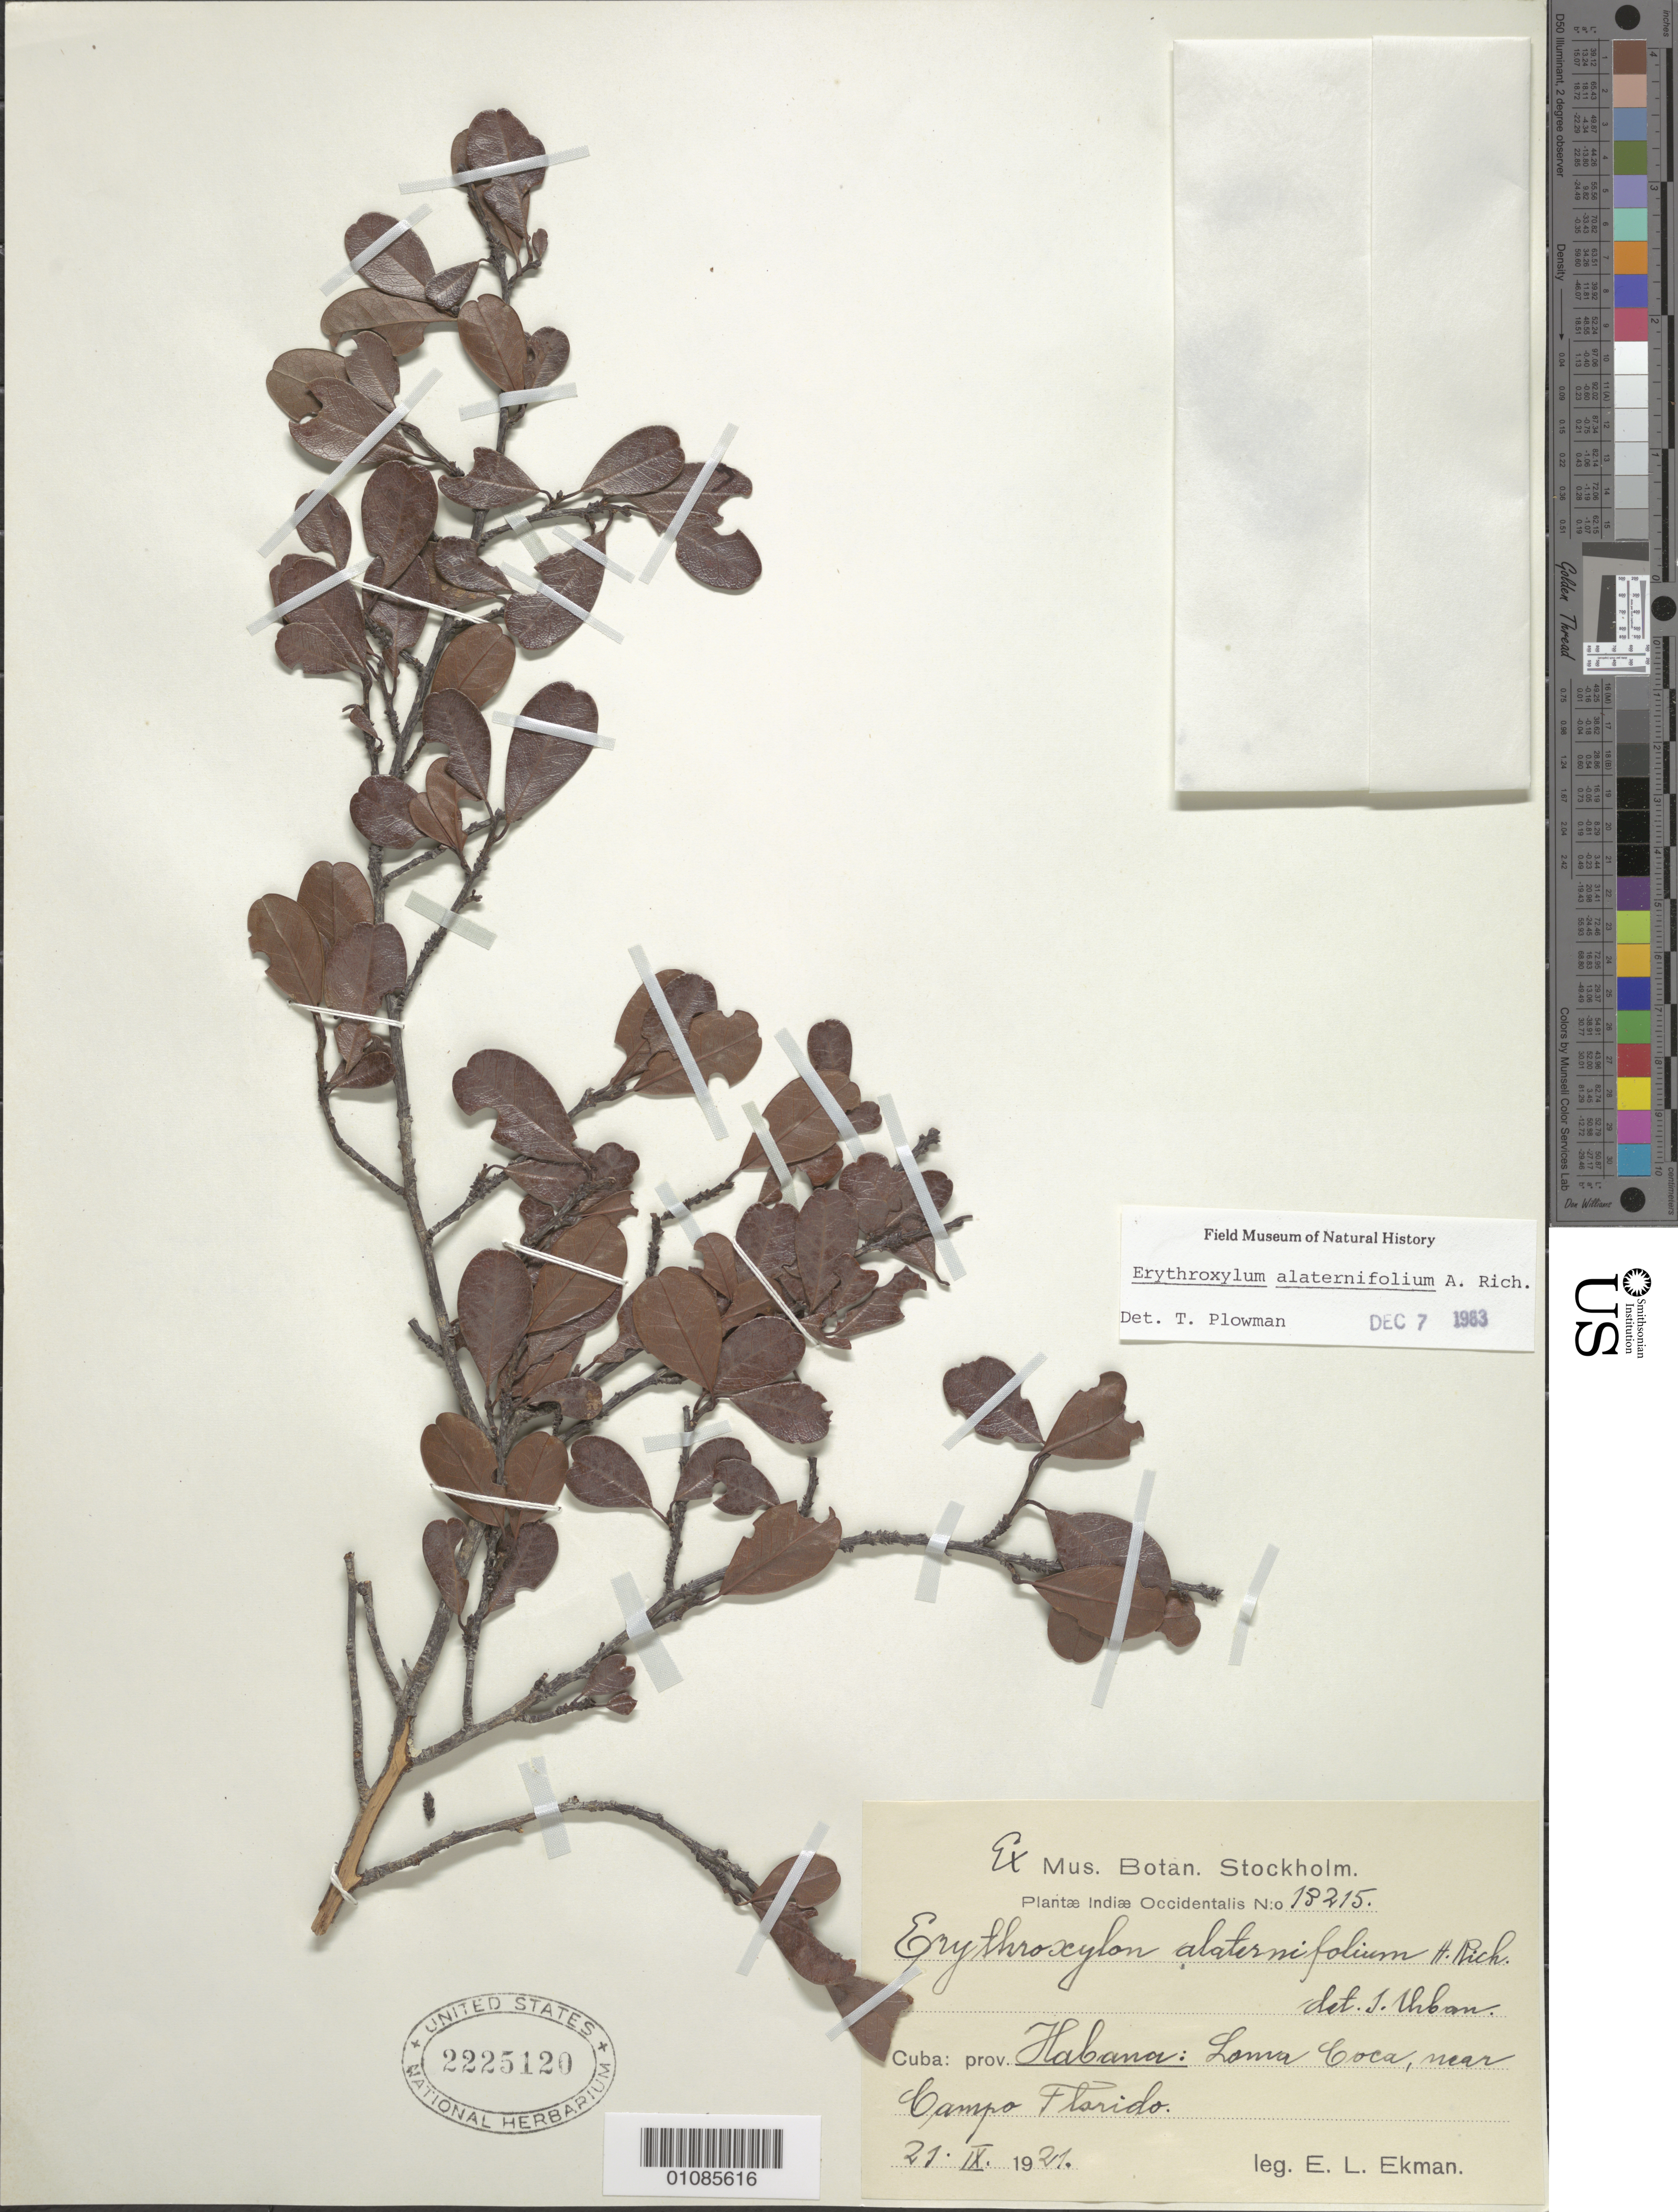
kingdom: Plantae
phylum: Tracheophyta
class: Magnoliopsida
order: Malpighiales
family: Erythroxylaceae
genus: Erythroxylum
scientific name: Erythroxylum alaternifolium var. alaternifolium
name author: A. Rich.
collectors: E. L. Ekman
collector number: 18215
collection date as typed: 21 Dec 1921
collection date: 1921-12-21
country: Cuba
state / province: La Habana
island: Cuba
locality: La Habana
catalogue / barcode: US 2225120